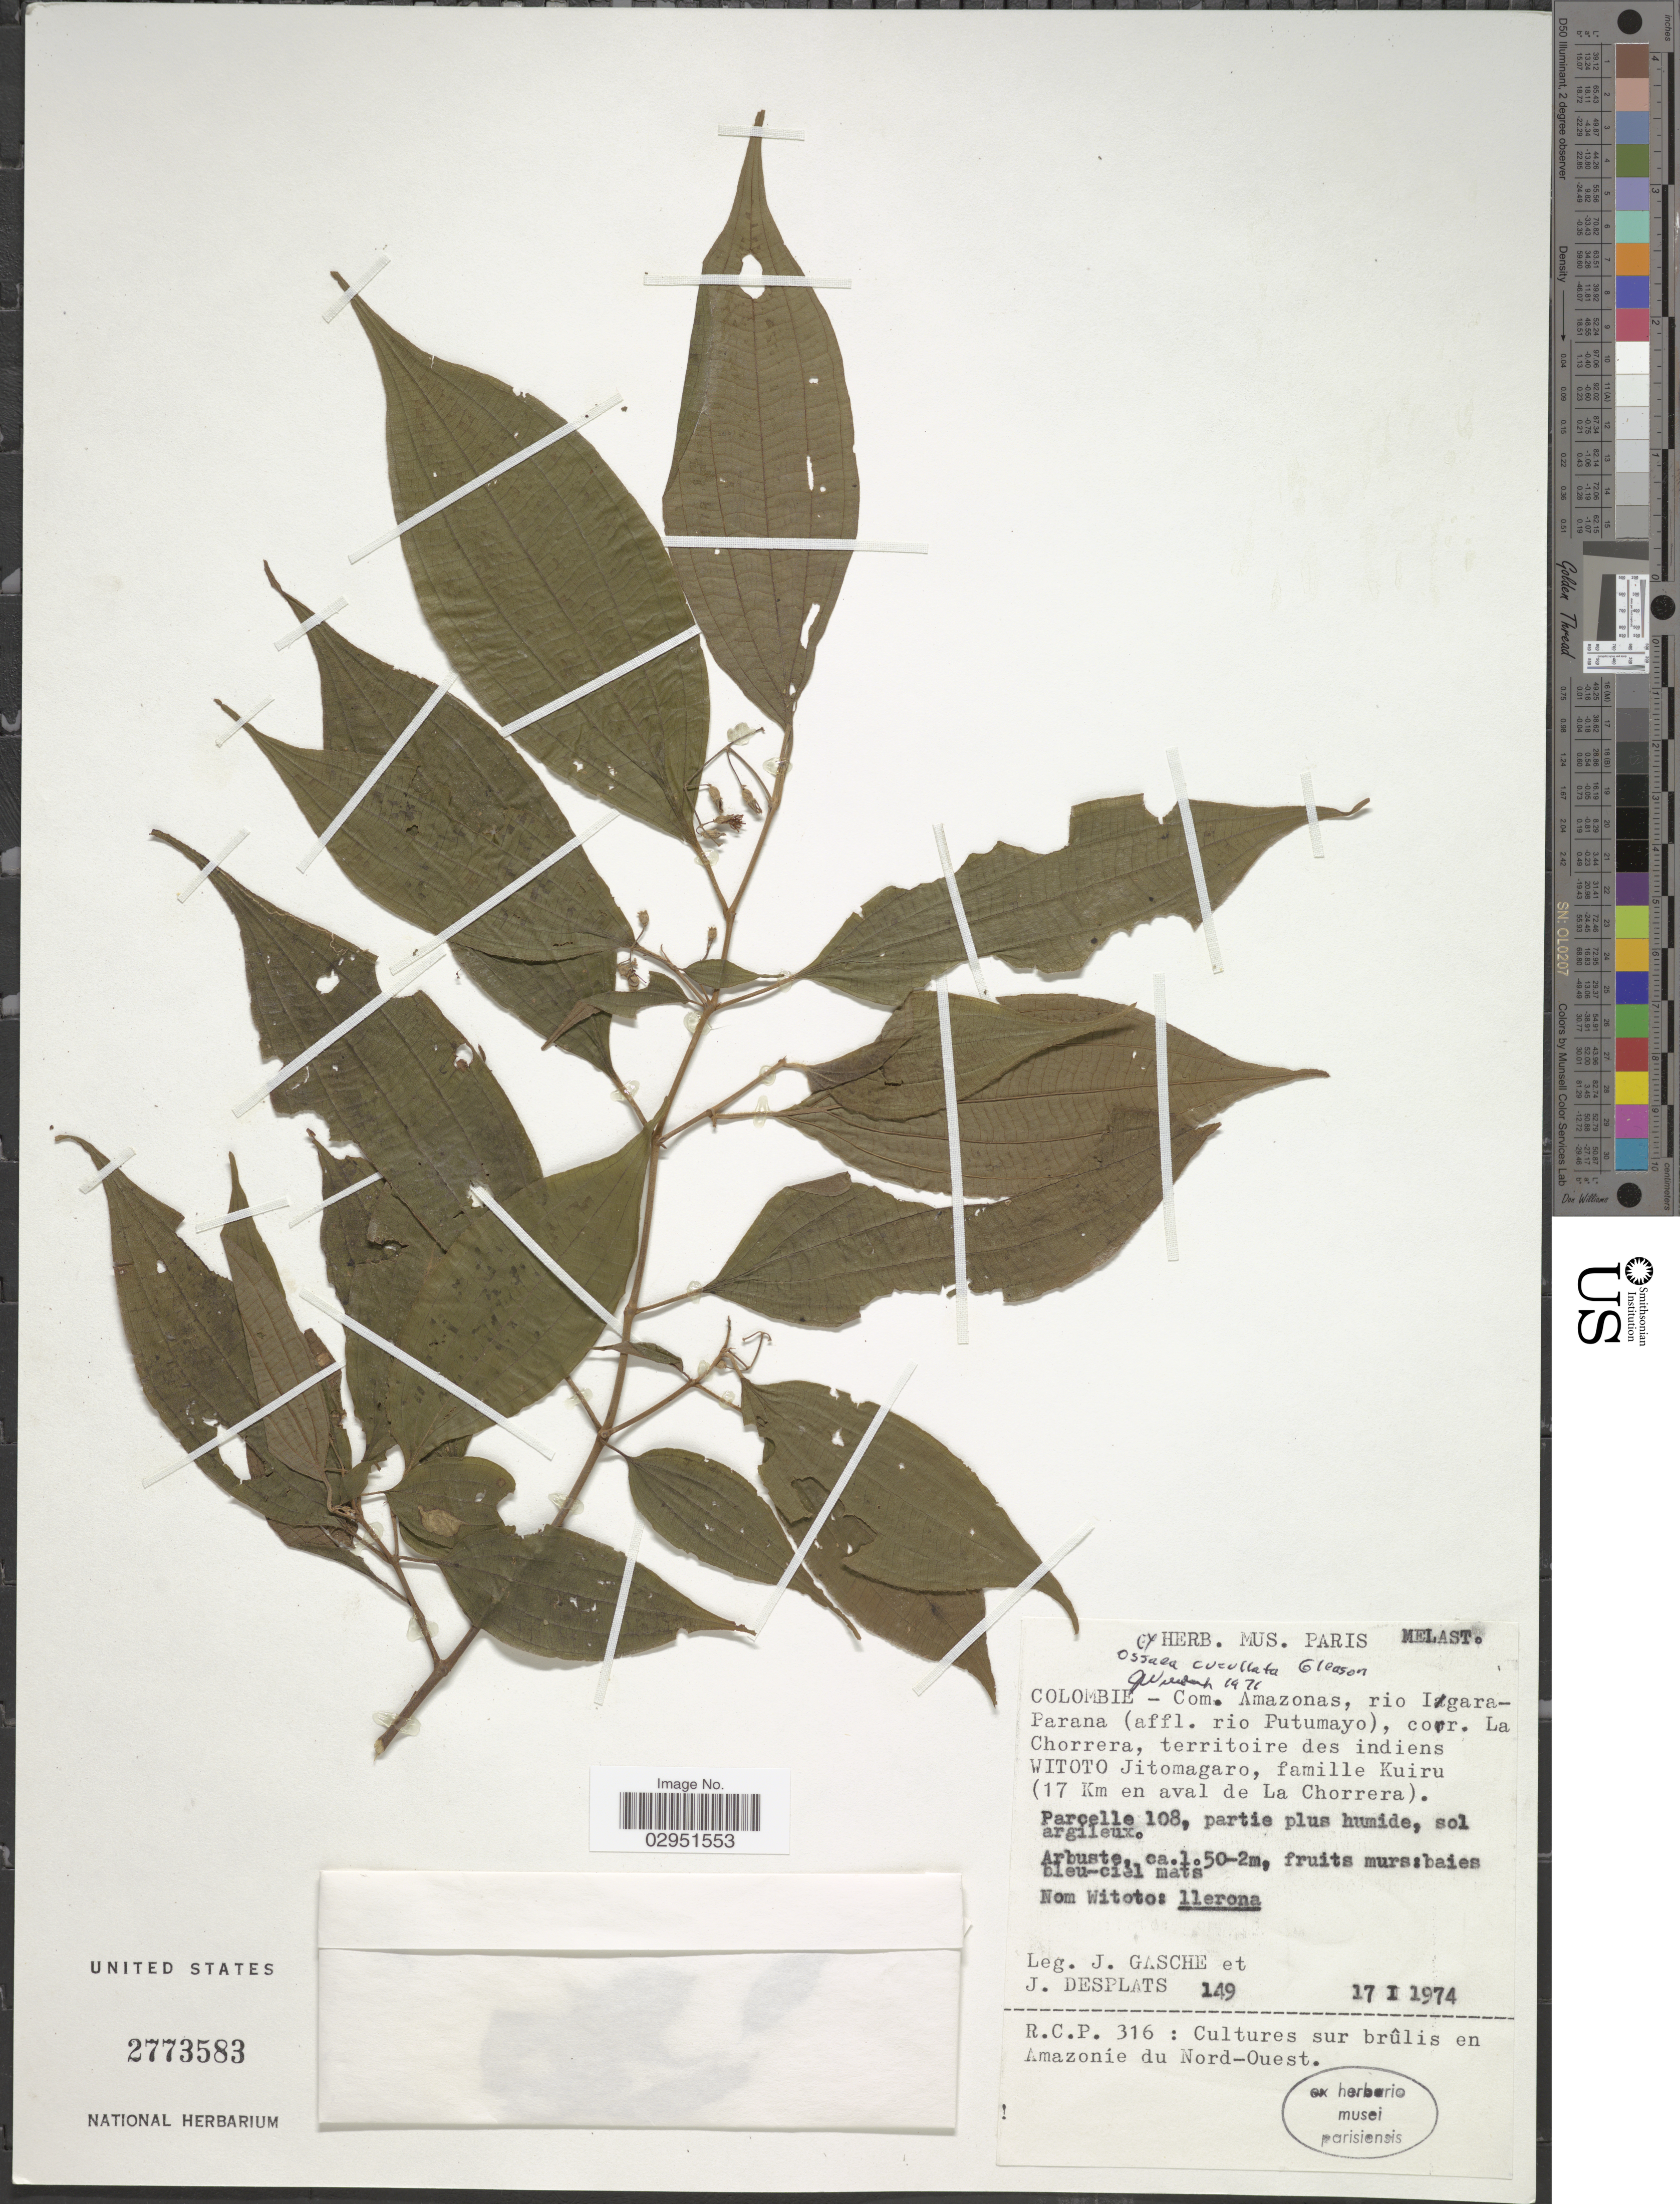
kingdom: Plantae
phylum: Tracheophyta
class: Magnoliopsida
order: Myrtales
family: Melastomataceae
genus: Ossaea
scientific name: Ossaea cucullata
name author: Gleason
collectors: J. Gasche & J. Desplats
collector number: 149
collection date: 1974-01-17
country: Colombia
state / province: Amazônas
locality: Com. Amazonas, rio Igara-Parana (affl. rio Putumayo), corr. La Chorrera, territoire des indiens Witoto Jitomagaro, famille Kuiru (47 Km en aval de La Chorrera). Parcelle 108.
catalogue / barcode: US 2773583